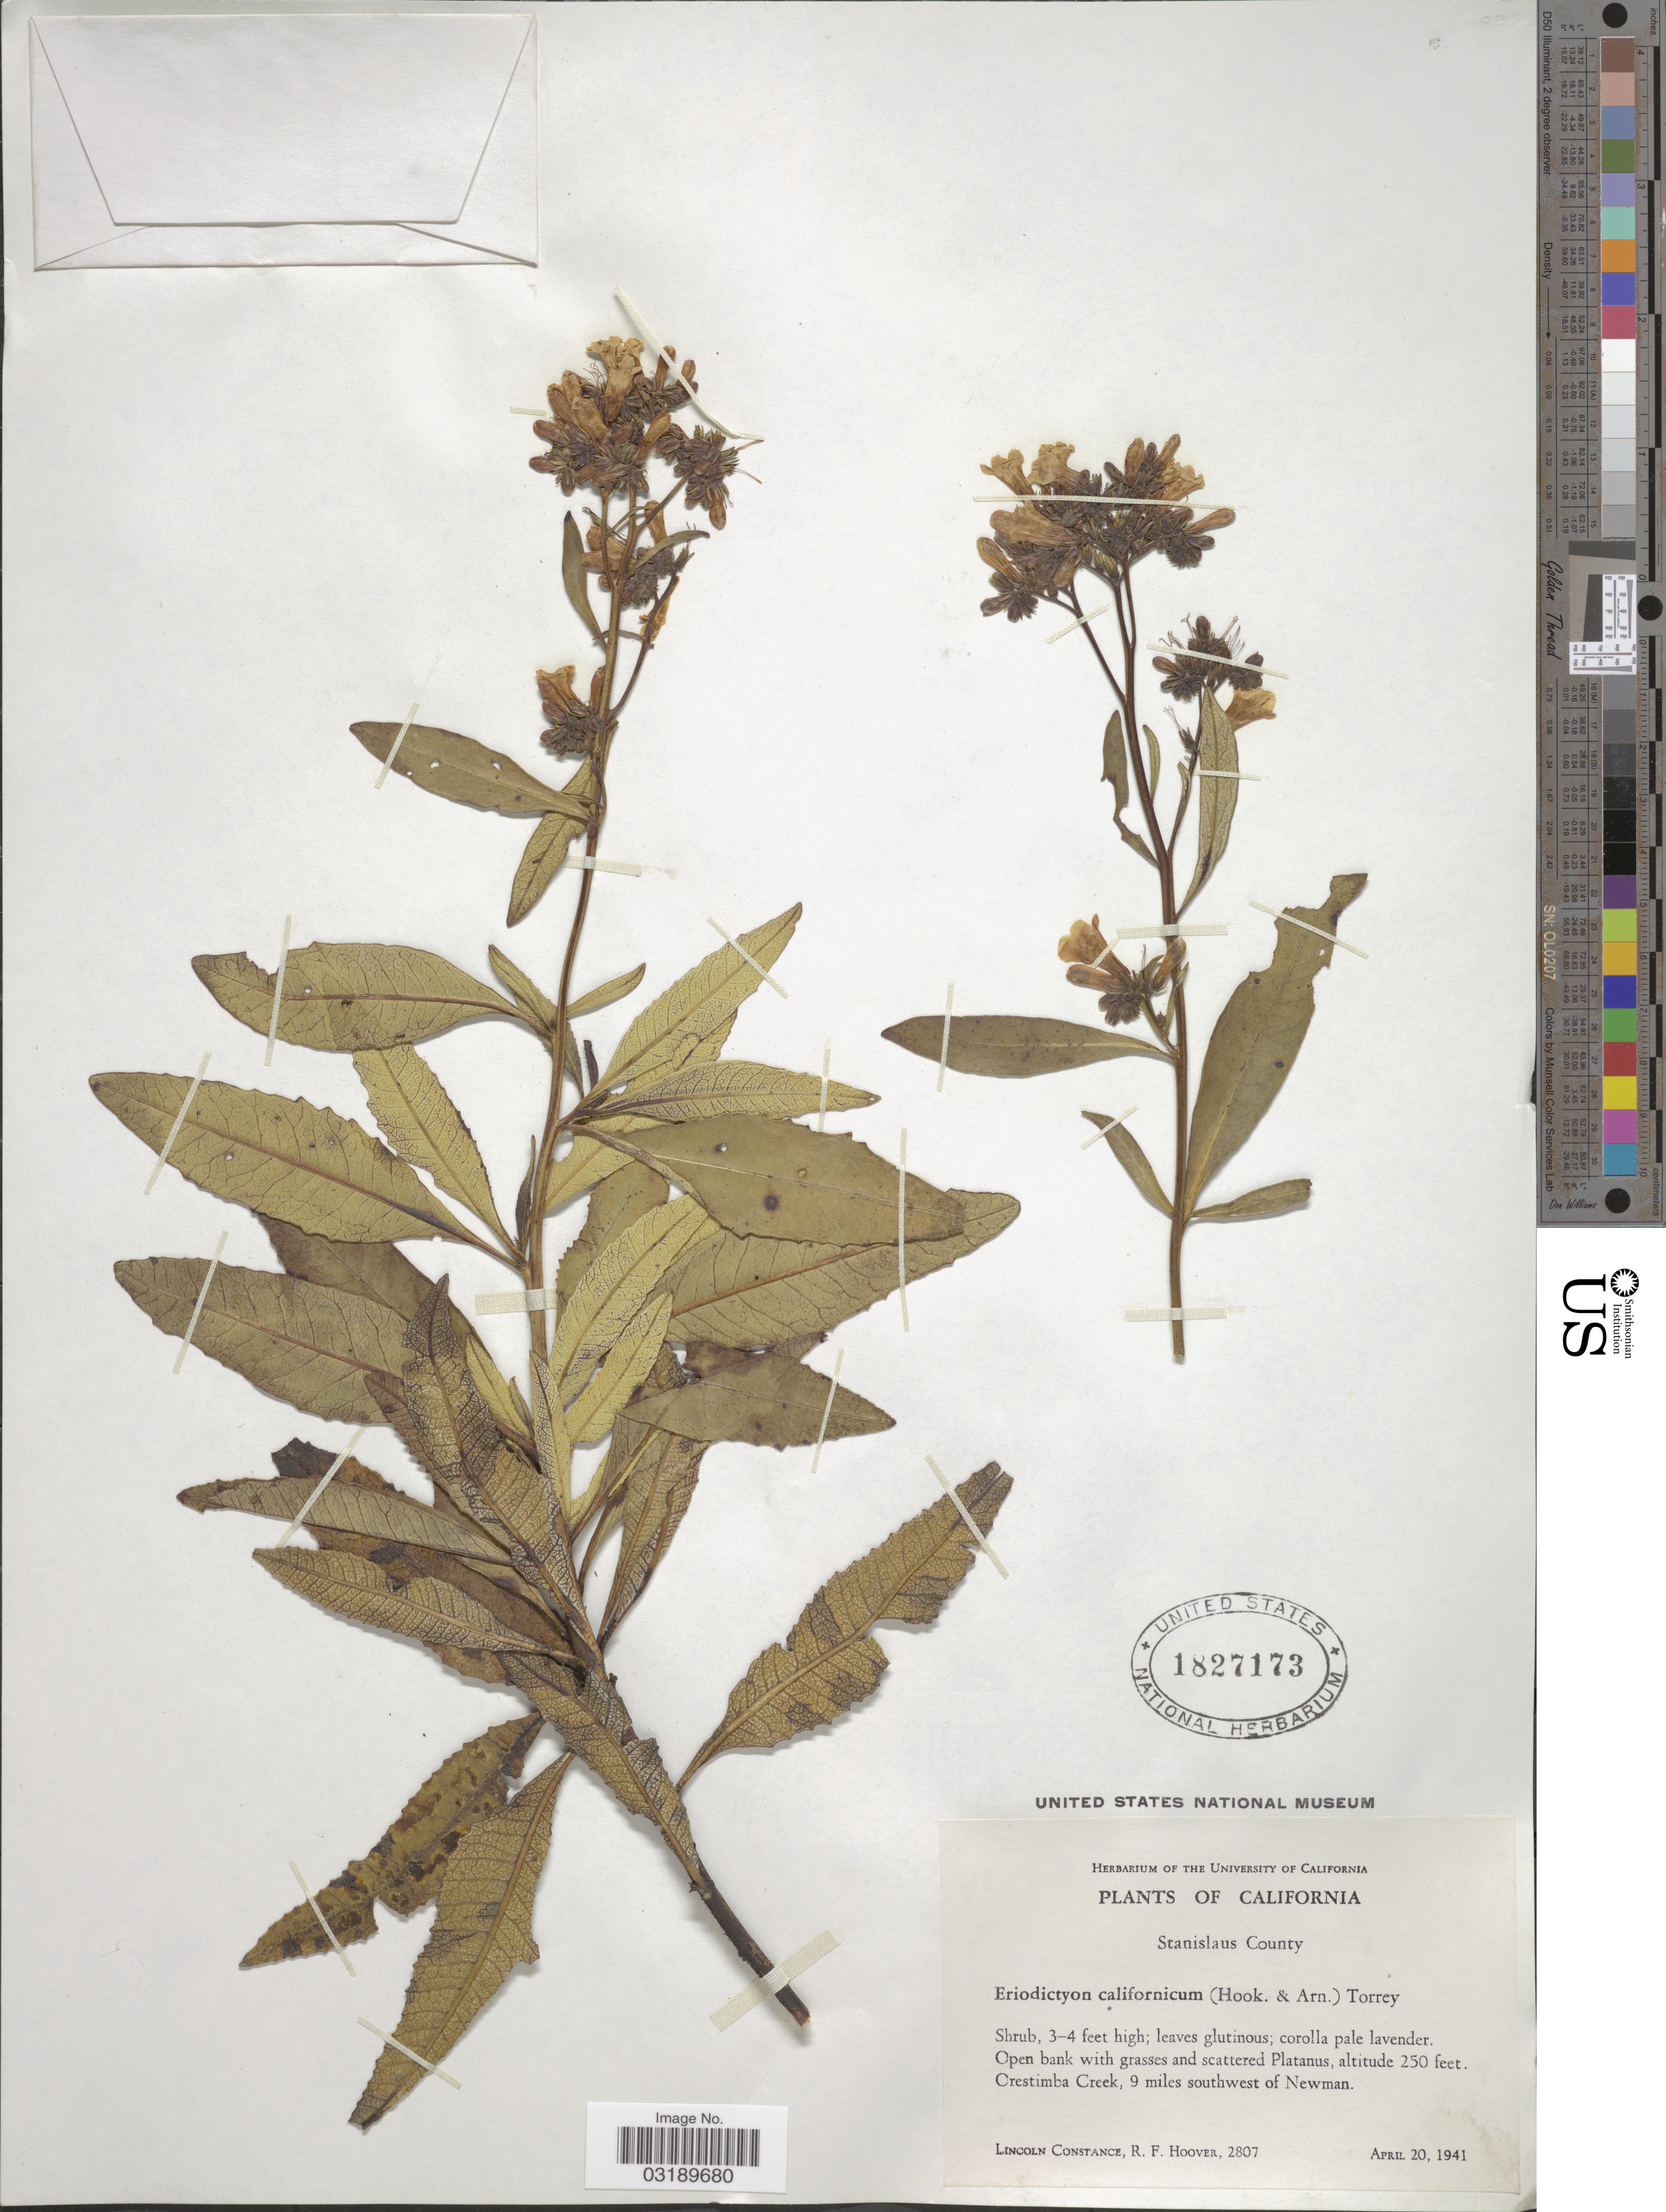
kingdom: Plantae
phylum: Tracheophyta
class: Magnoliopsida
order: Boraginales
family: Namaceae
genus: Eriodictyon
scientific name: Eriodictyon californicum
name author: (Hook. & Arn.) Torr.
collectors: L. Constance & R. F. Hoover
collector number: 2807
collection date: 1941-04-20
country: United States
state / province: California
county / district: Stanislaus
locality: Stanislaus County. Crestima Creek, 9 miles southwest of Newman.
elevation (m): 76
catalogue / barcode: US 1827173